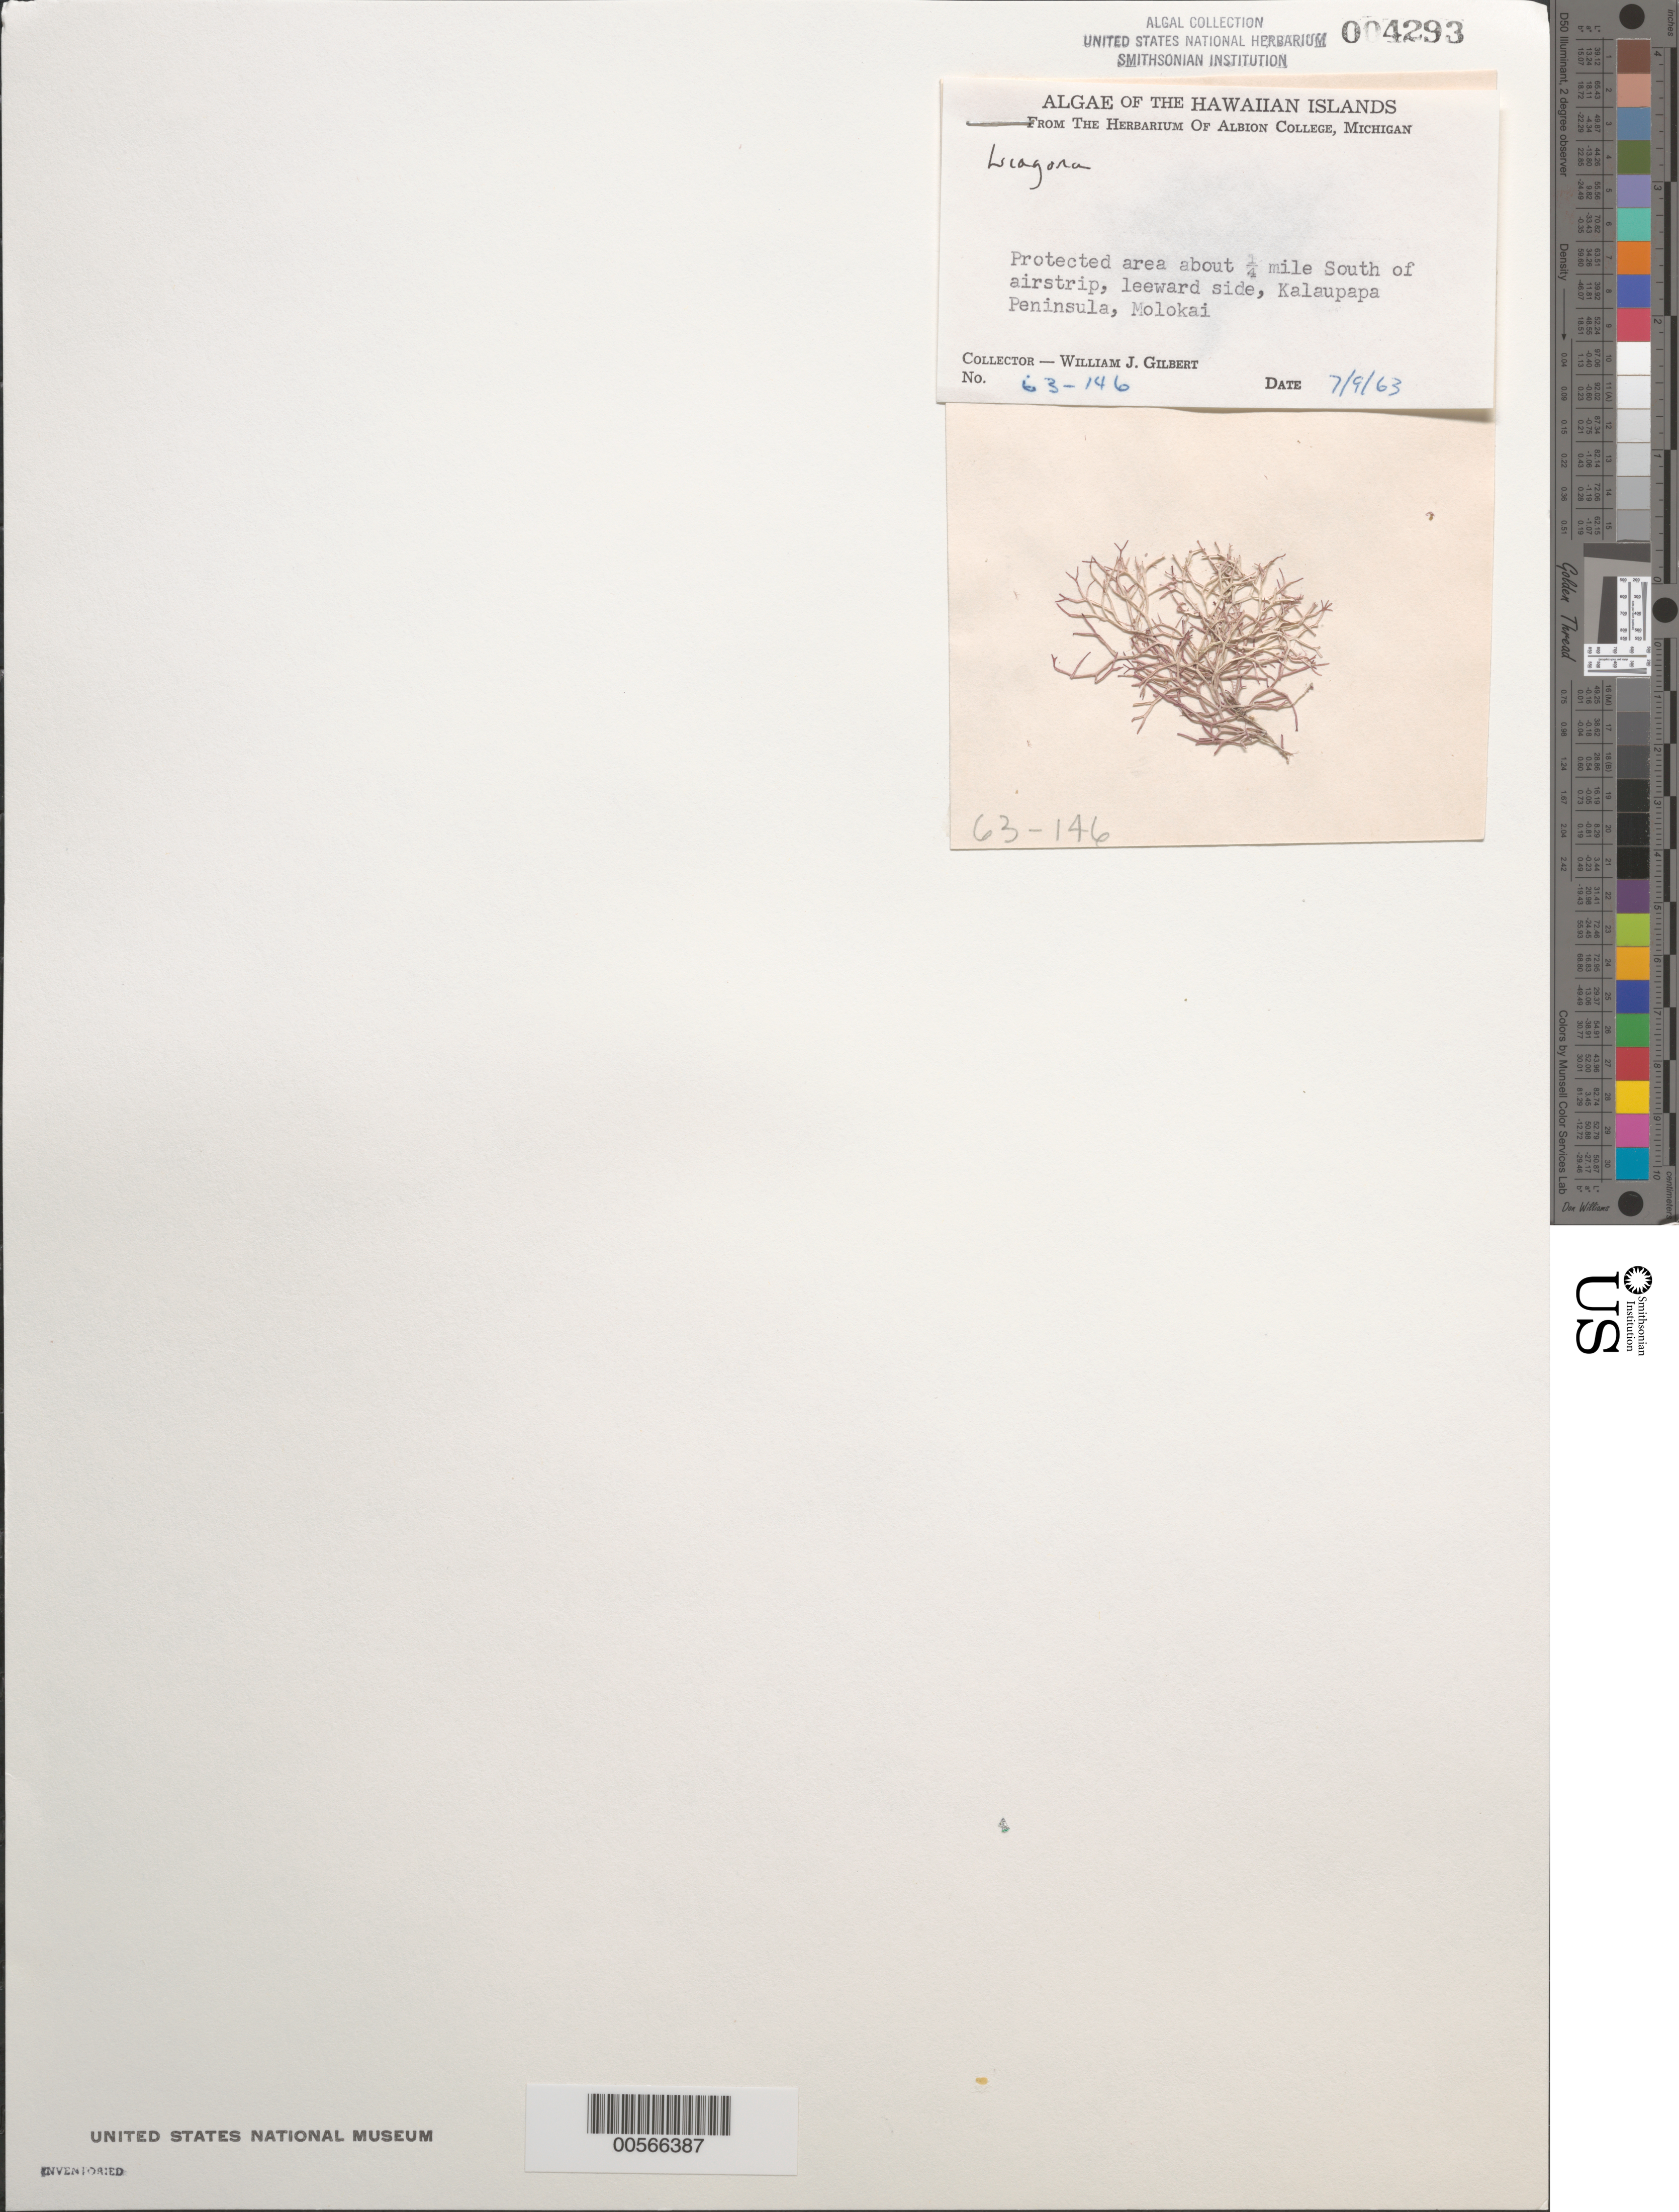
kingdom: Plantae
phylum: Rhodophyta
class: Florideophyceae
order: Nemaliales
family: Liagoraceae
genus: Liagora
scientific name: Liagora sp.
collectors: W. J. Gilbert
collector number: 63-146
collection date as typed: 09 Jul 1963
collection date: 1963-07-09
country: United States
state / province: Hawaii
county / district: Maui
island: Moloka'i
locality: Kalaupapa Peninsula, ca. 0.25 mile south of airstrip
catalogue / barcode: US 4293